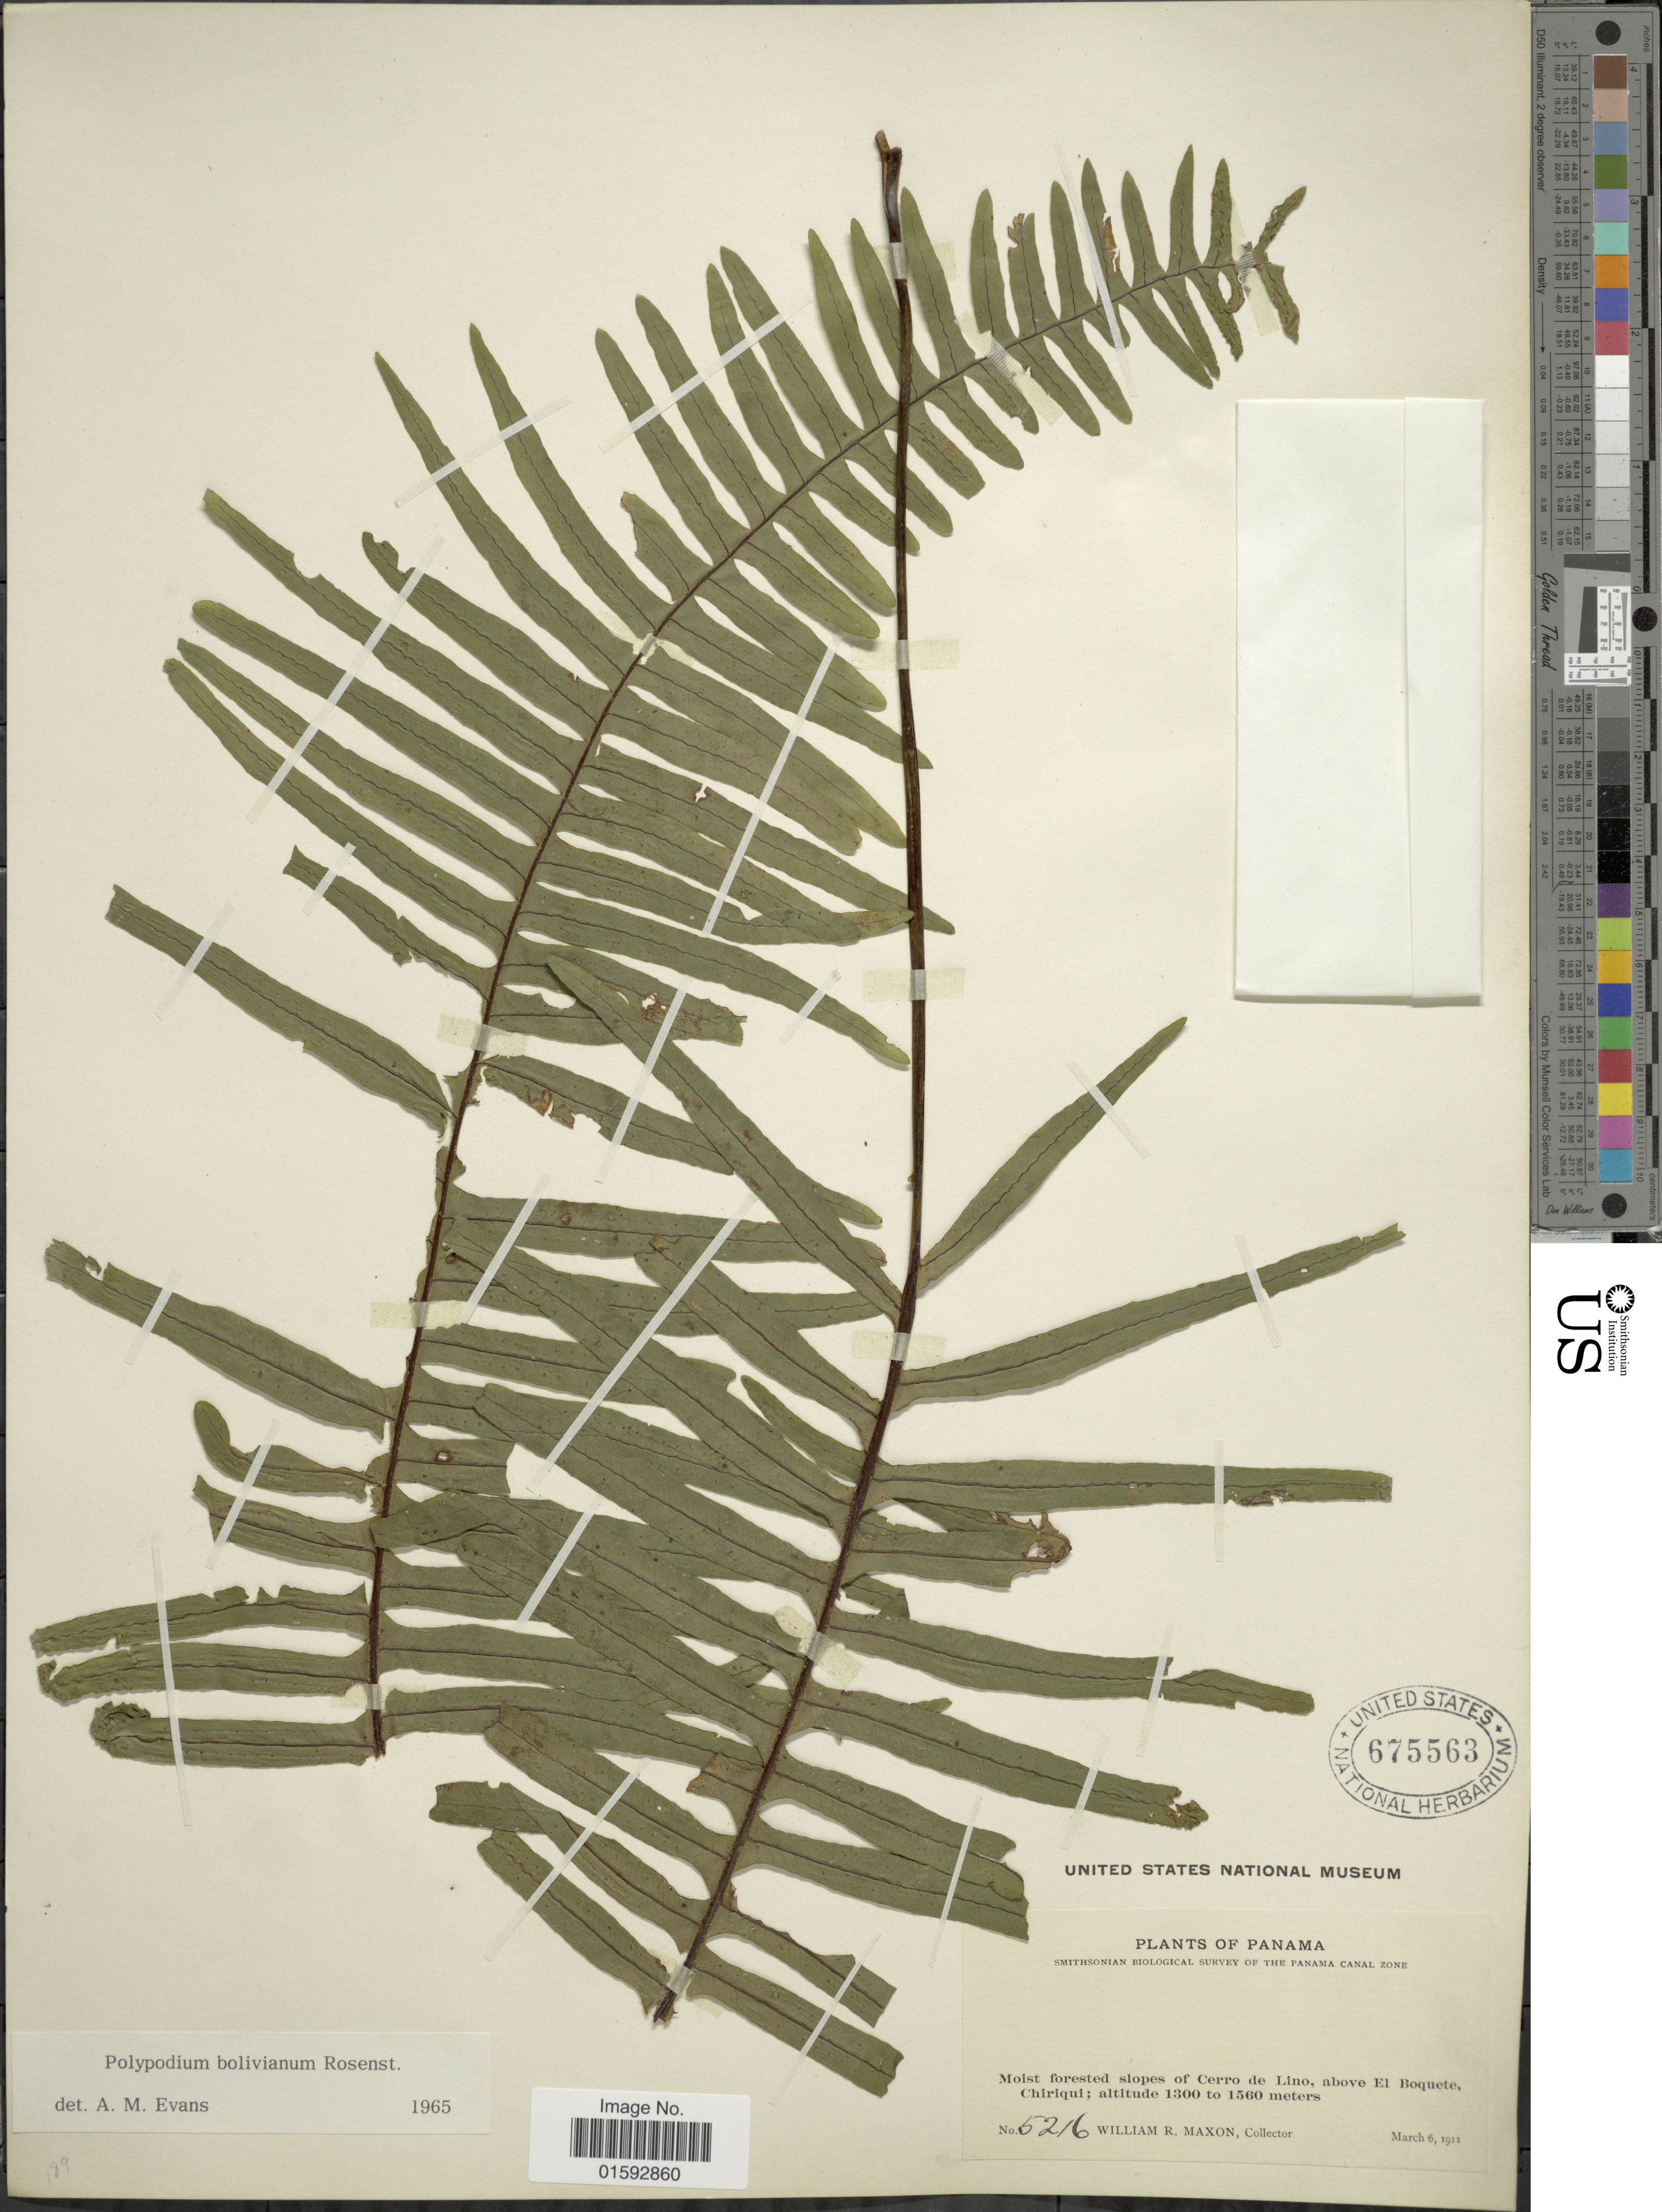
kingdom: Plantae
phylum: Tracheophyta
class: Polypodiopsida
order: Polypodiales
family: Polypodiaceae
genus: Pecluma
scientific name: Pecluma divaricata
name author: (E. Fourn.) Mickel & Beitel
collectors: W. R. Maxon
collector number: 5216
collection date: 1911-03-06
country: Panama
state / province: Chiriqui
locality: Moist forested slopes of Cerro de Lino, above El Boquete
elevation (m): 1300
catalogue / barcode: US 675563